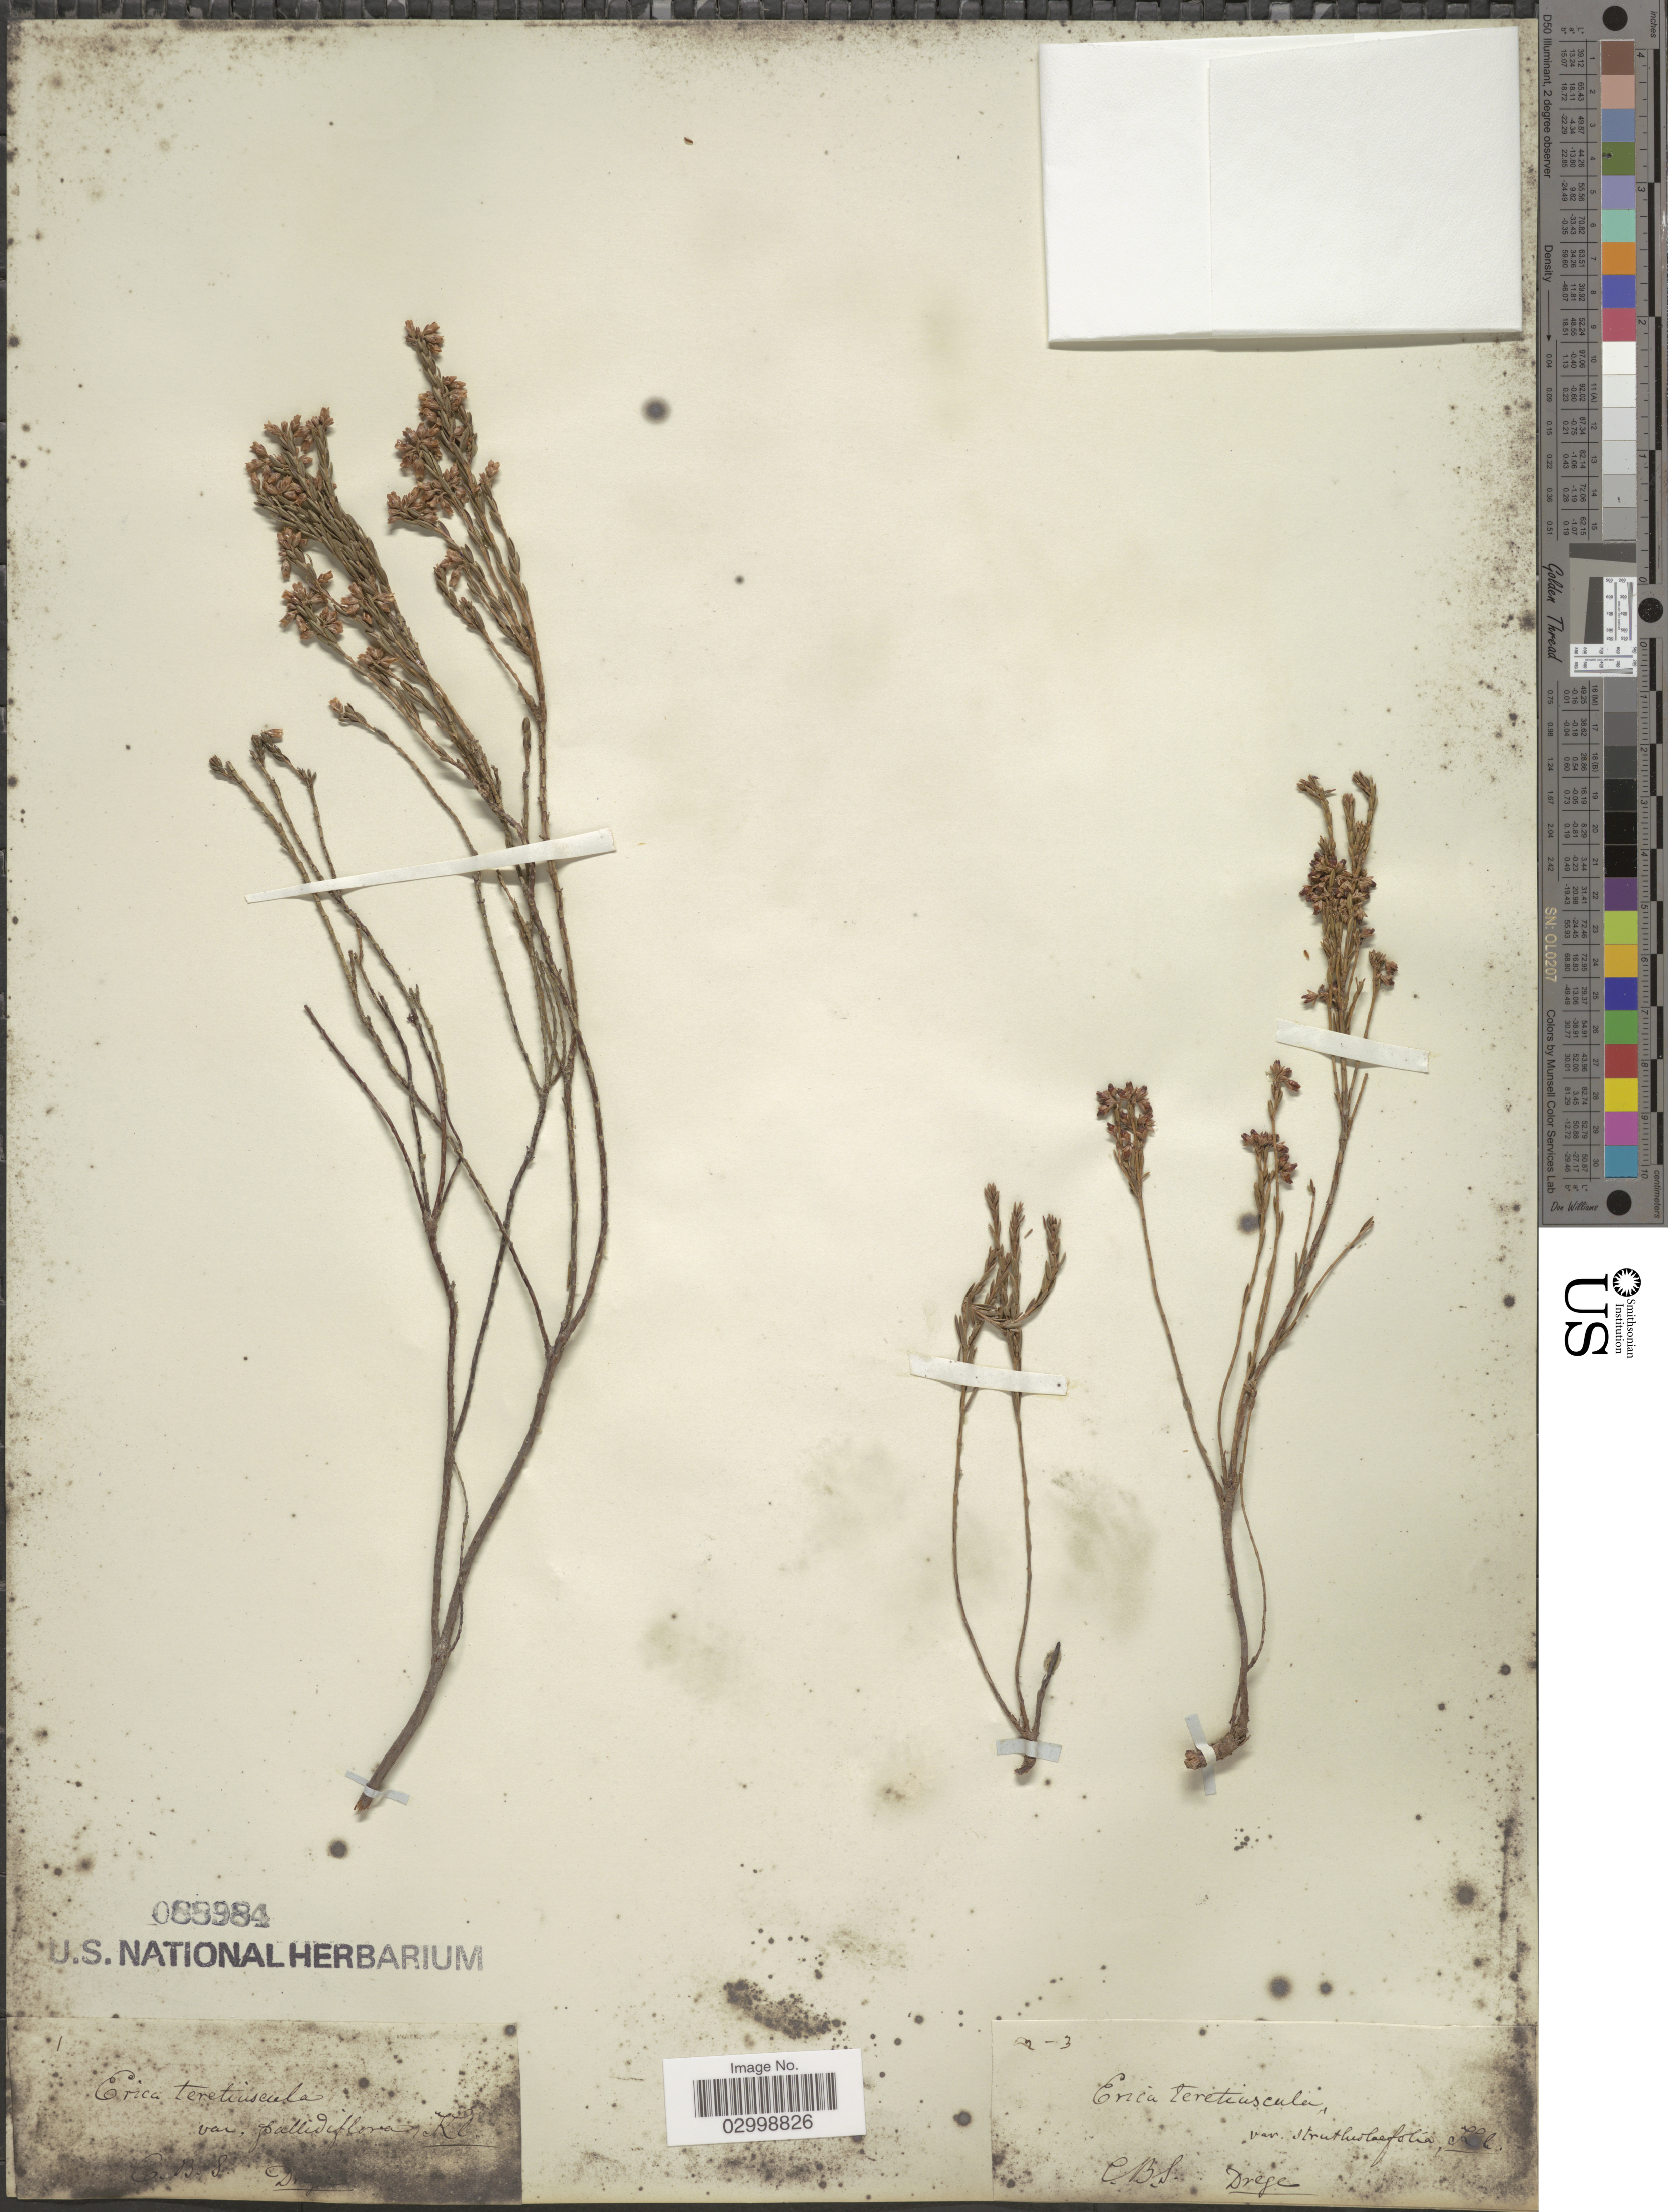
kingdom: Plantae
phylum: Tracheophyta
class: Magnoliopsida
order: Ericales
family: Ericaceae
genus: Erica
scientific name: Erica teretiuscula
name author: J.C. Wendl.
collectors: Drege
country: South Africa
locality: C. B. S.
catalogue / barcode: US 88984